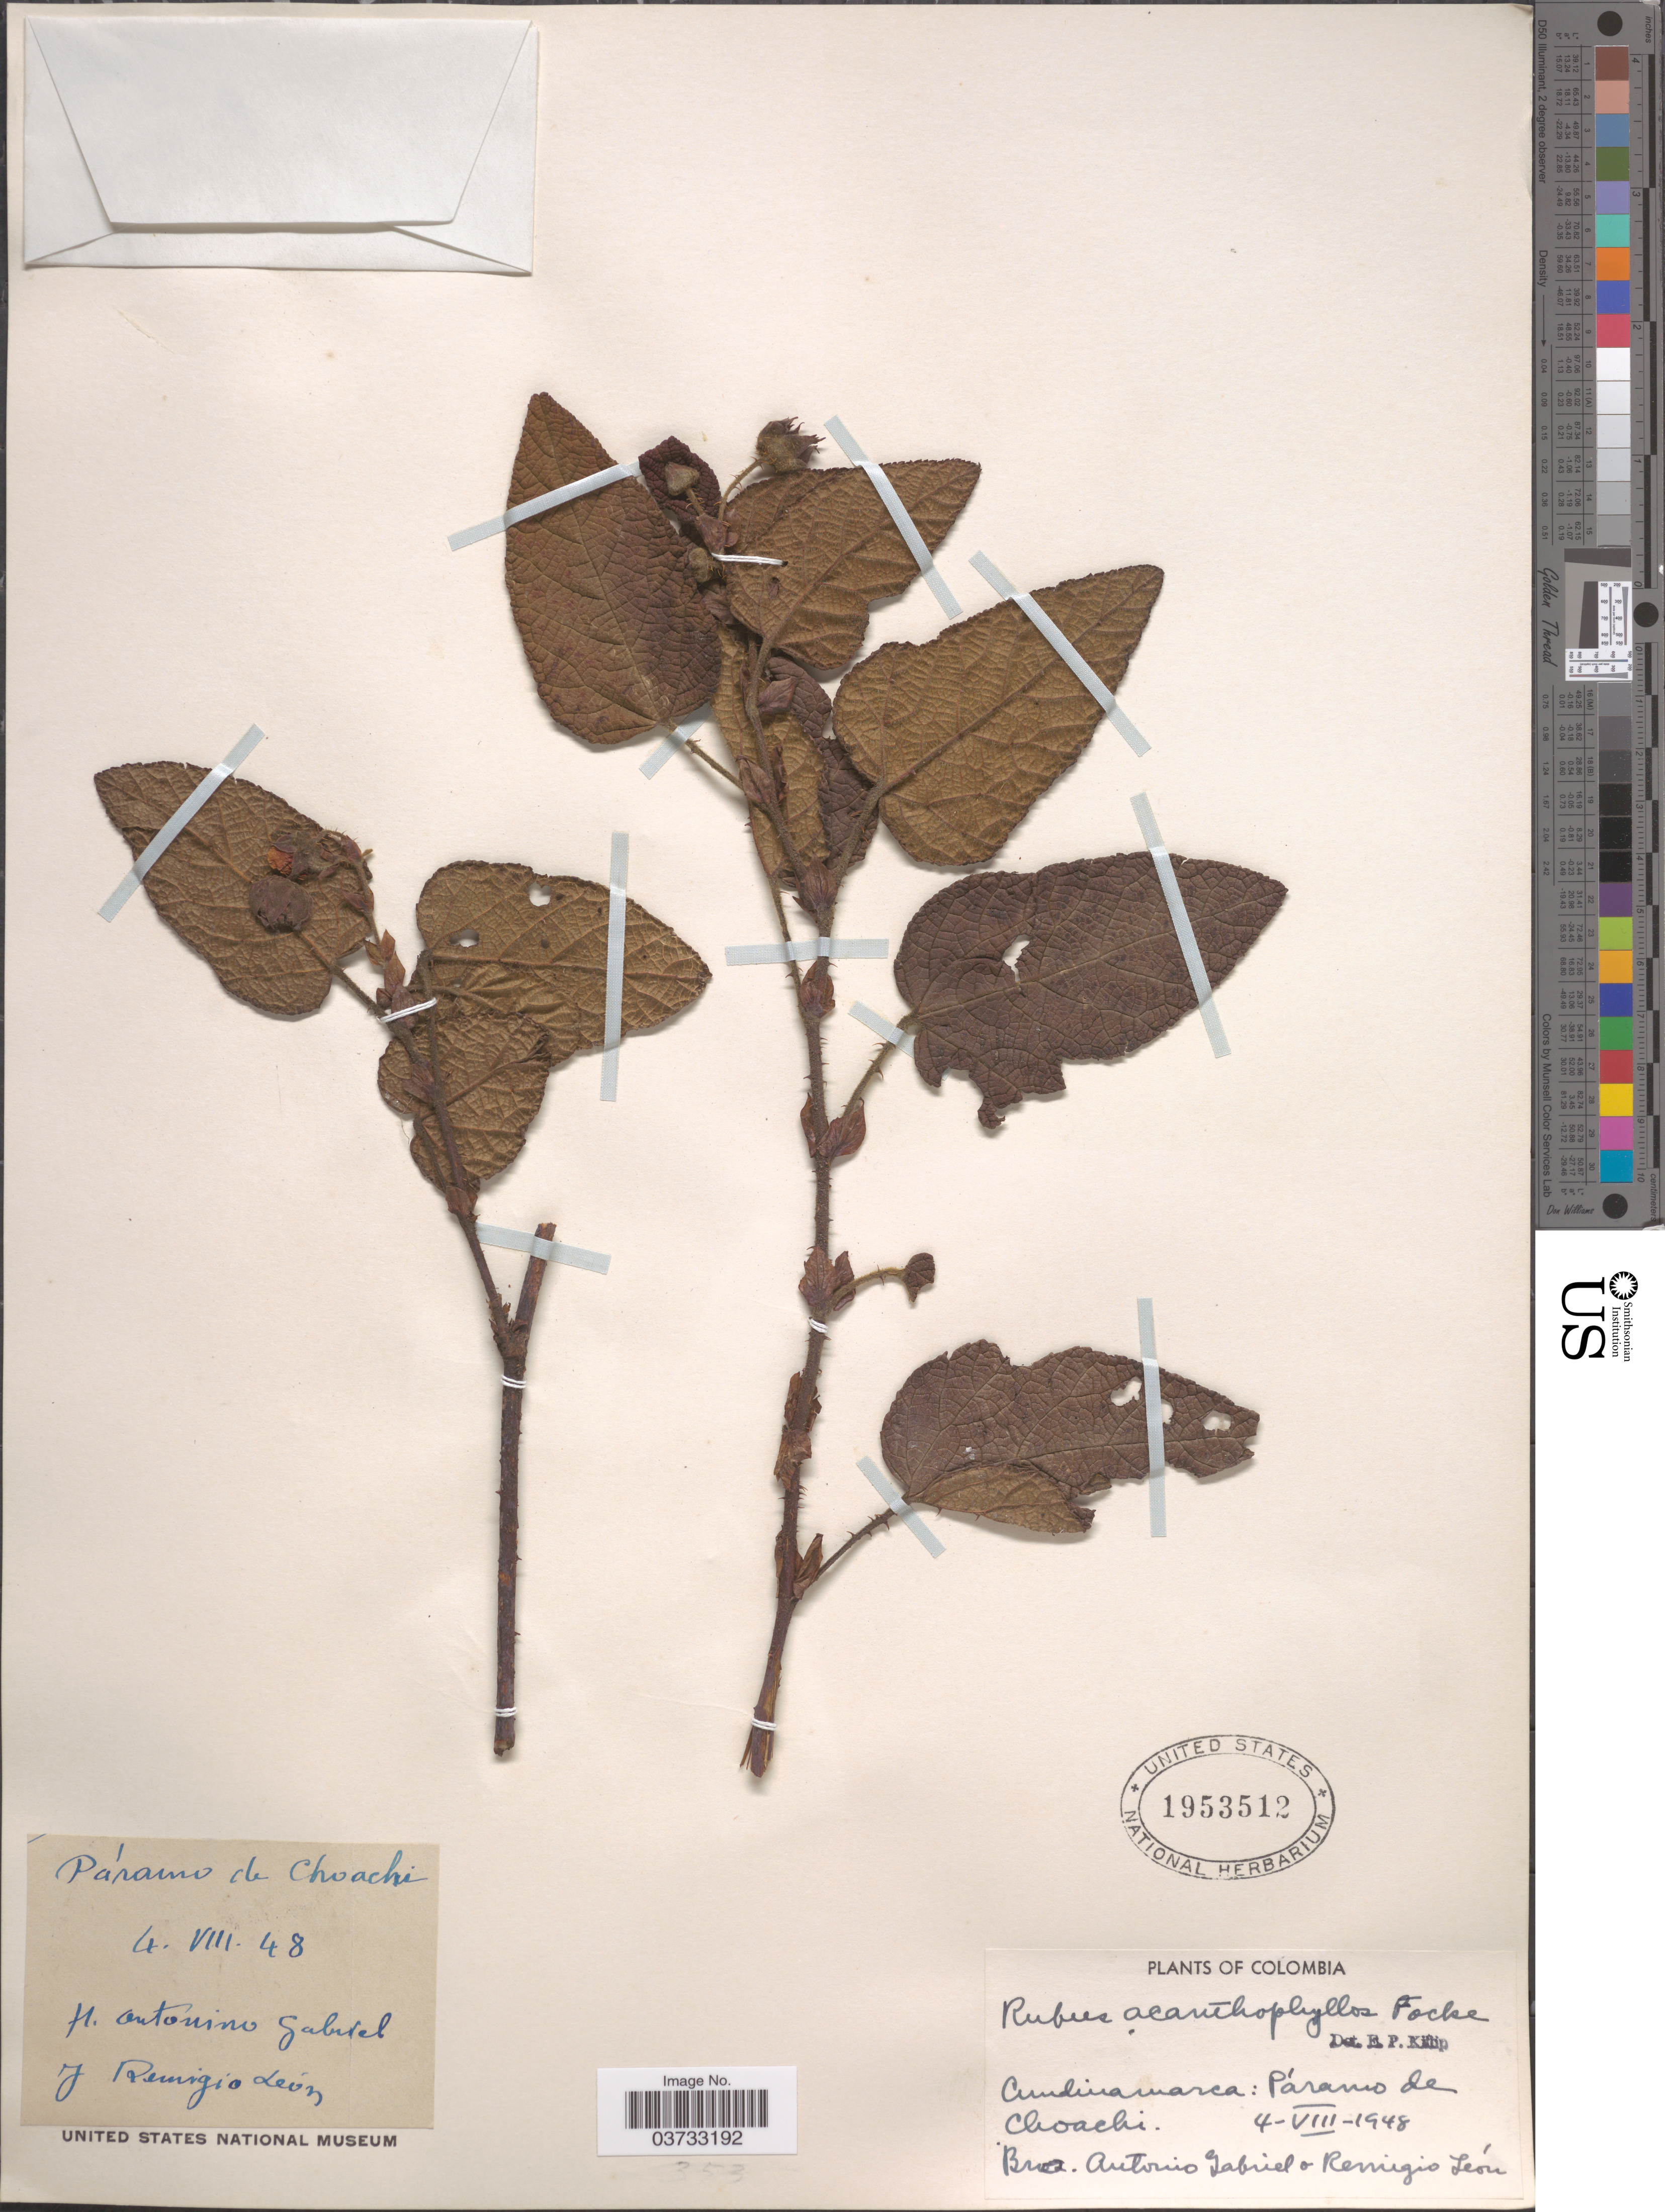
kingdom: Plantae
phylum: Tracheophyta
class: Magnoliopsida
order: Rosales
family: Rosaceae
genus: Rubus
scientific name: Rubus acanthophyllos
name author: Focke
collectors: A. Gabriel & R. León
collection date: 1948-08-04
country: Colombia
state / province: Cundinamarca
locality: Cundinamarca: Páramo de Choachi.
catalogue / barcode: US 1953512